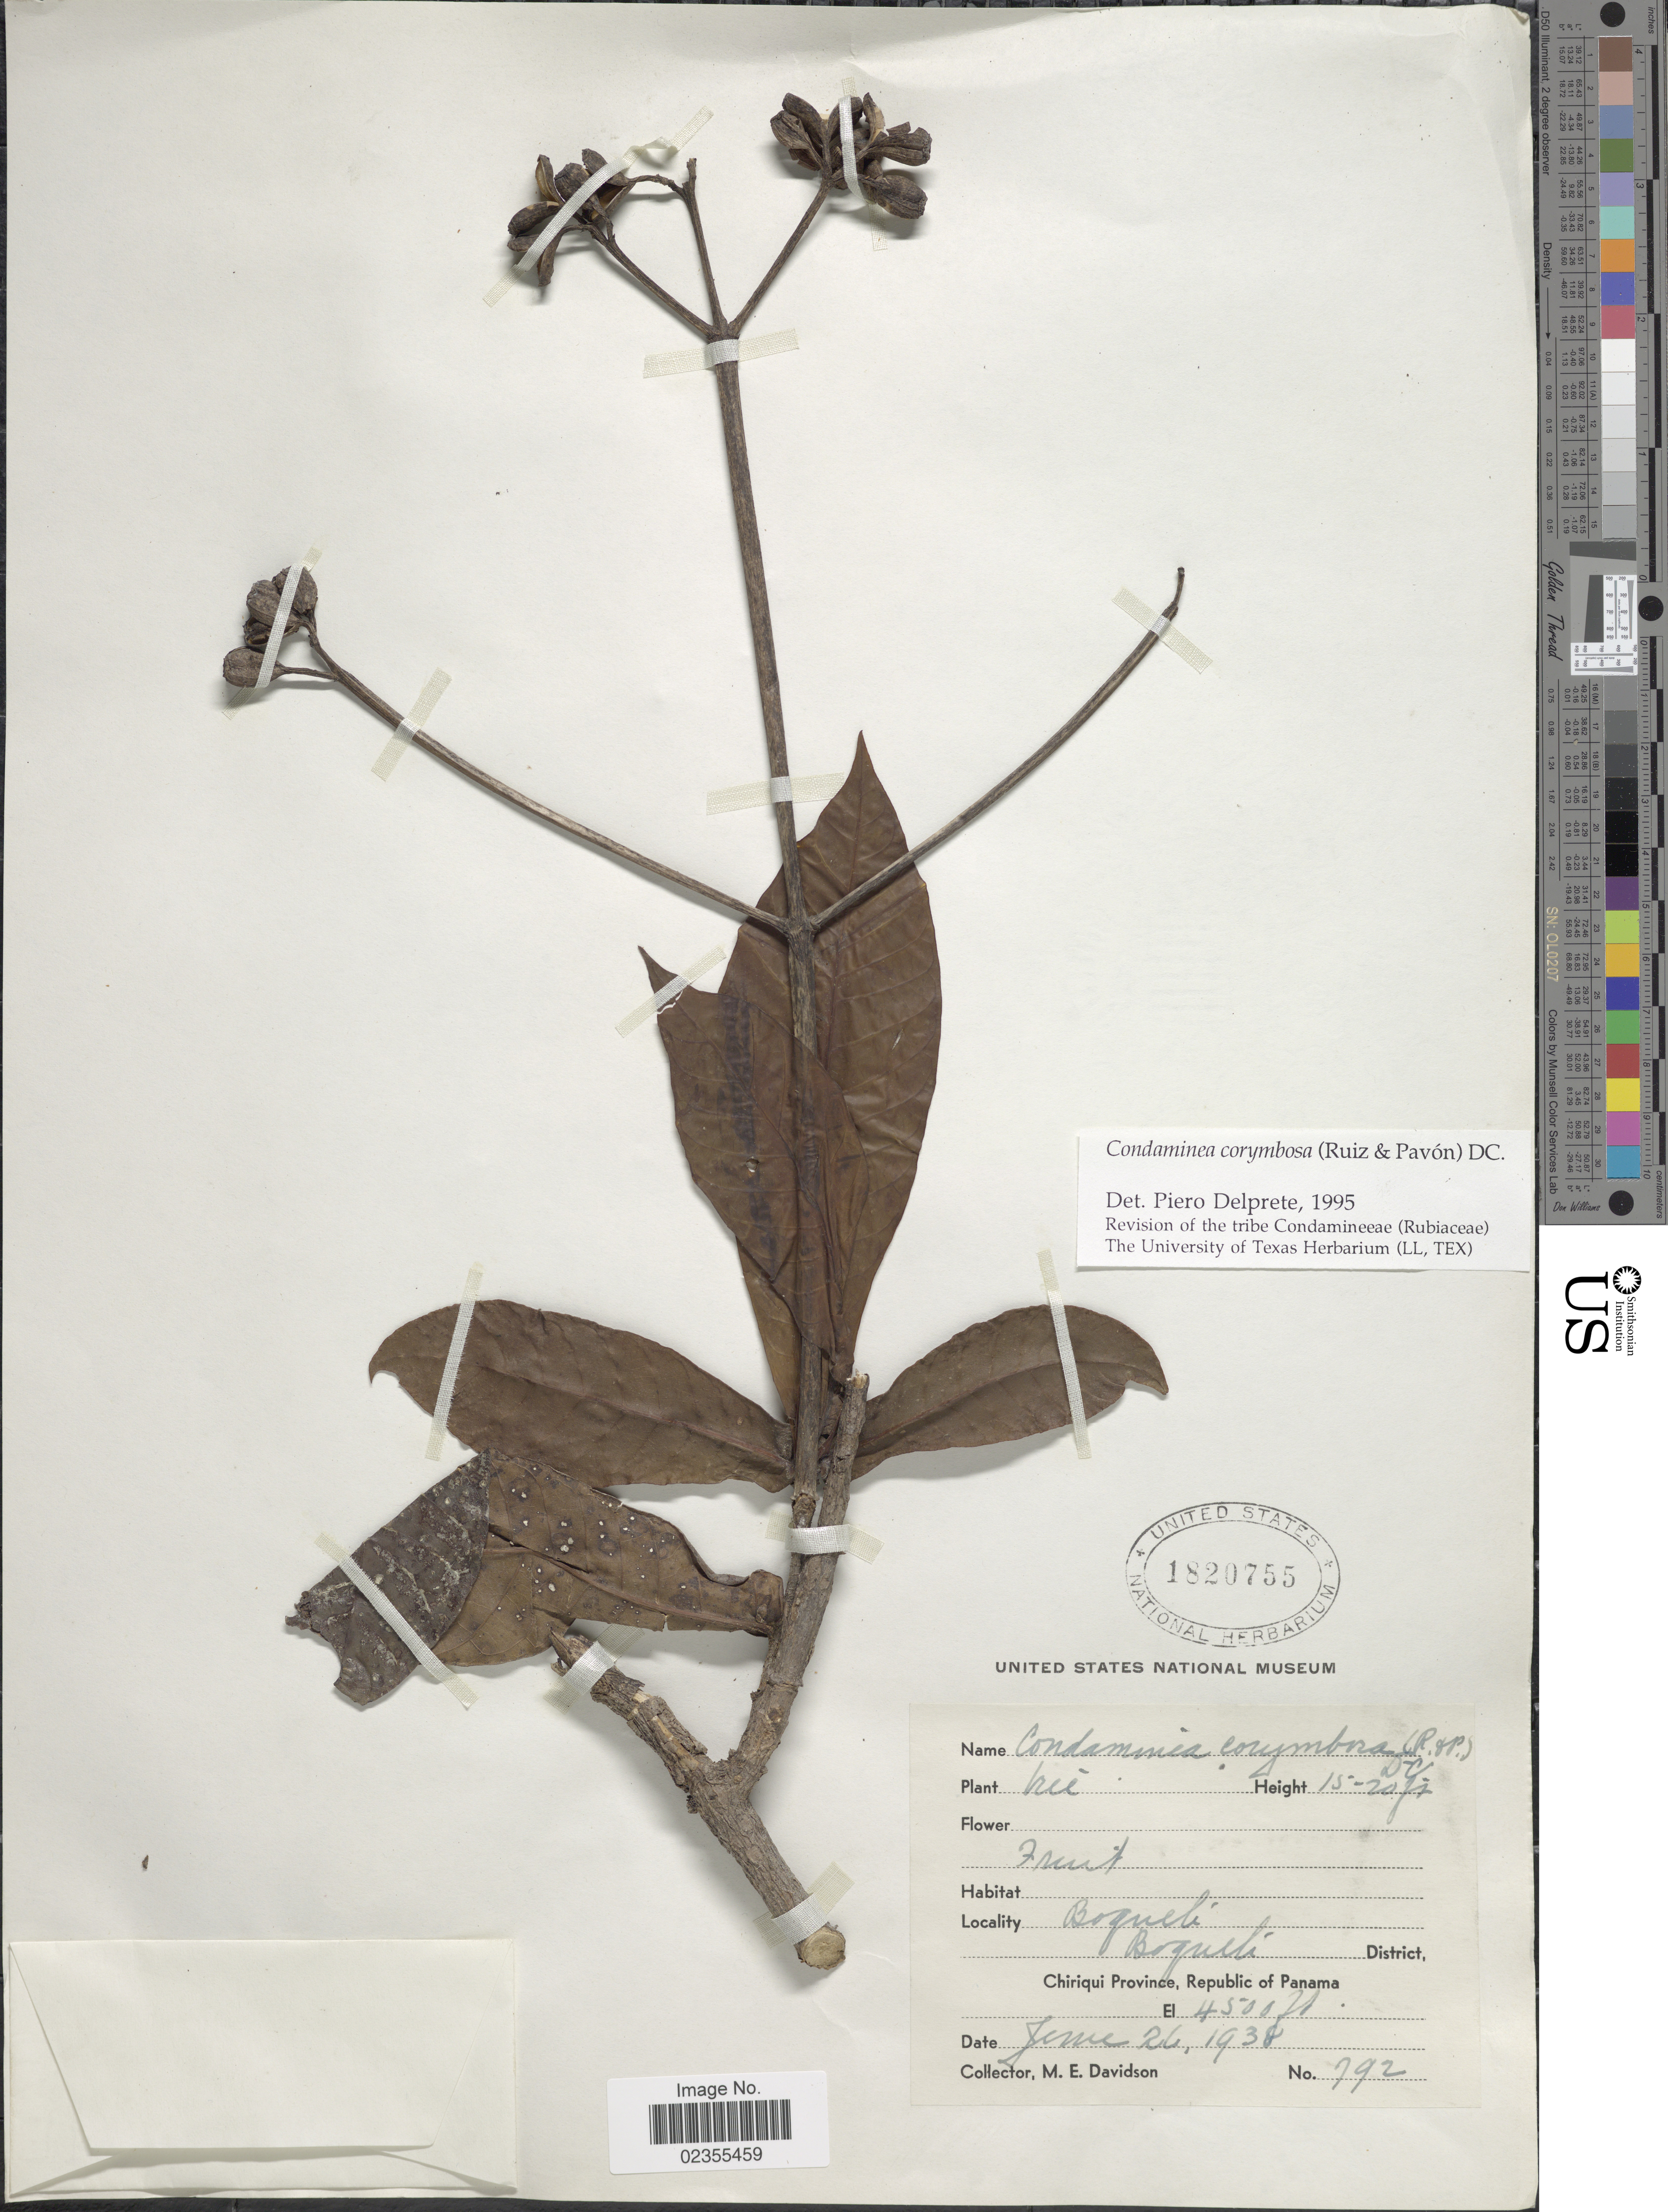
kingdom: Plantae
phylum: Tracheophyta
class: Magnoliopsida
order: Gentianales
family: Rubiaceae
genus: Condaminea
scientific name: Condaminea corymbosa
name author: (Ruiz & Pav.) DC.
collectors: M. E. Davidson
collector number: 792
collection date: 1938-06-26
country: Panama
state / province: Chiriqui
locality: Bogueli. Bogueli District.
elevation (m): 1372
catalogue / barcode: US 1820755